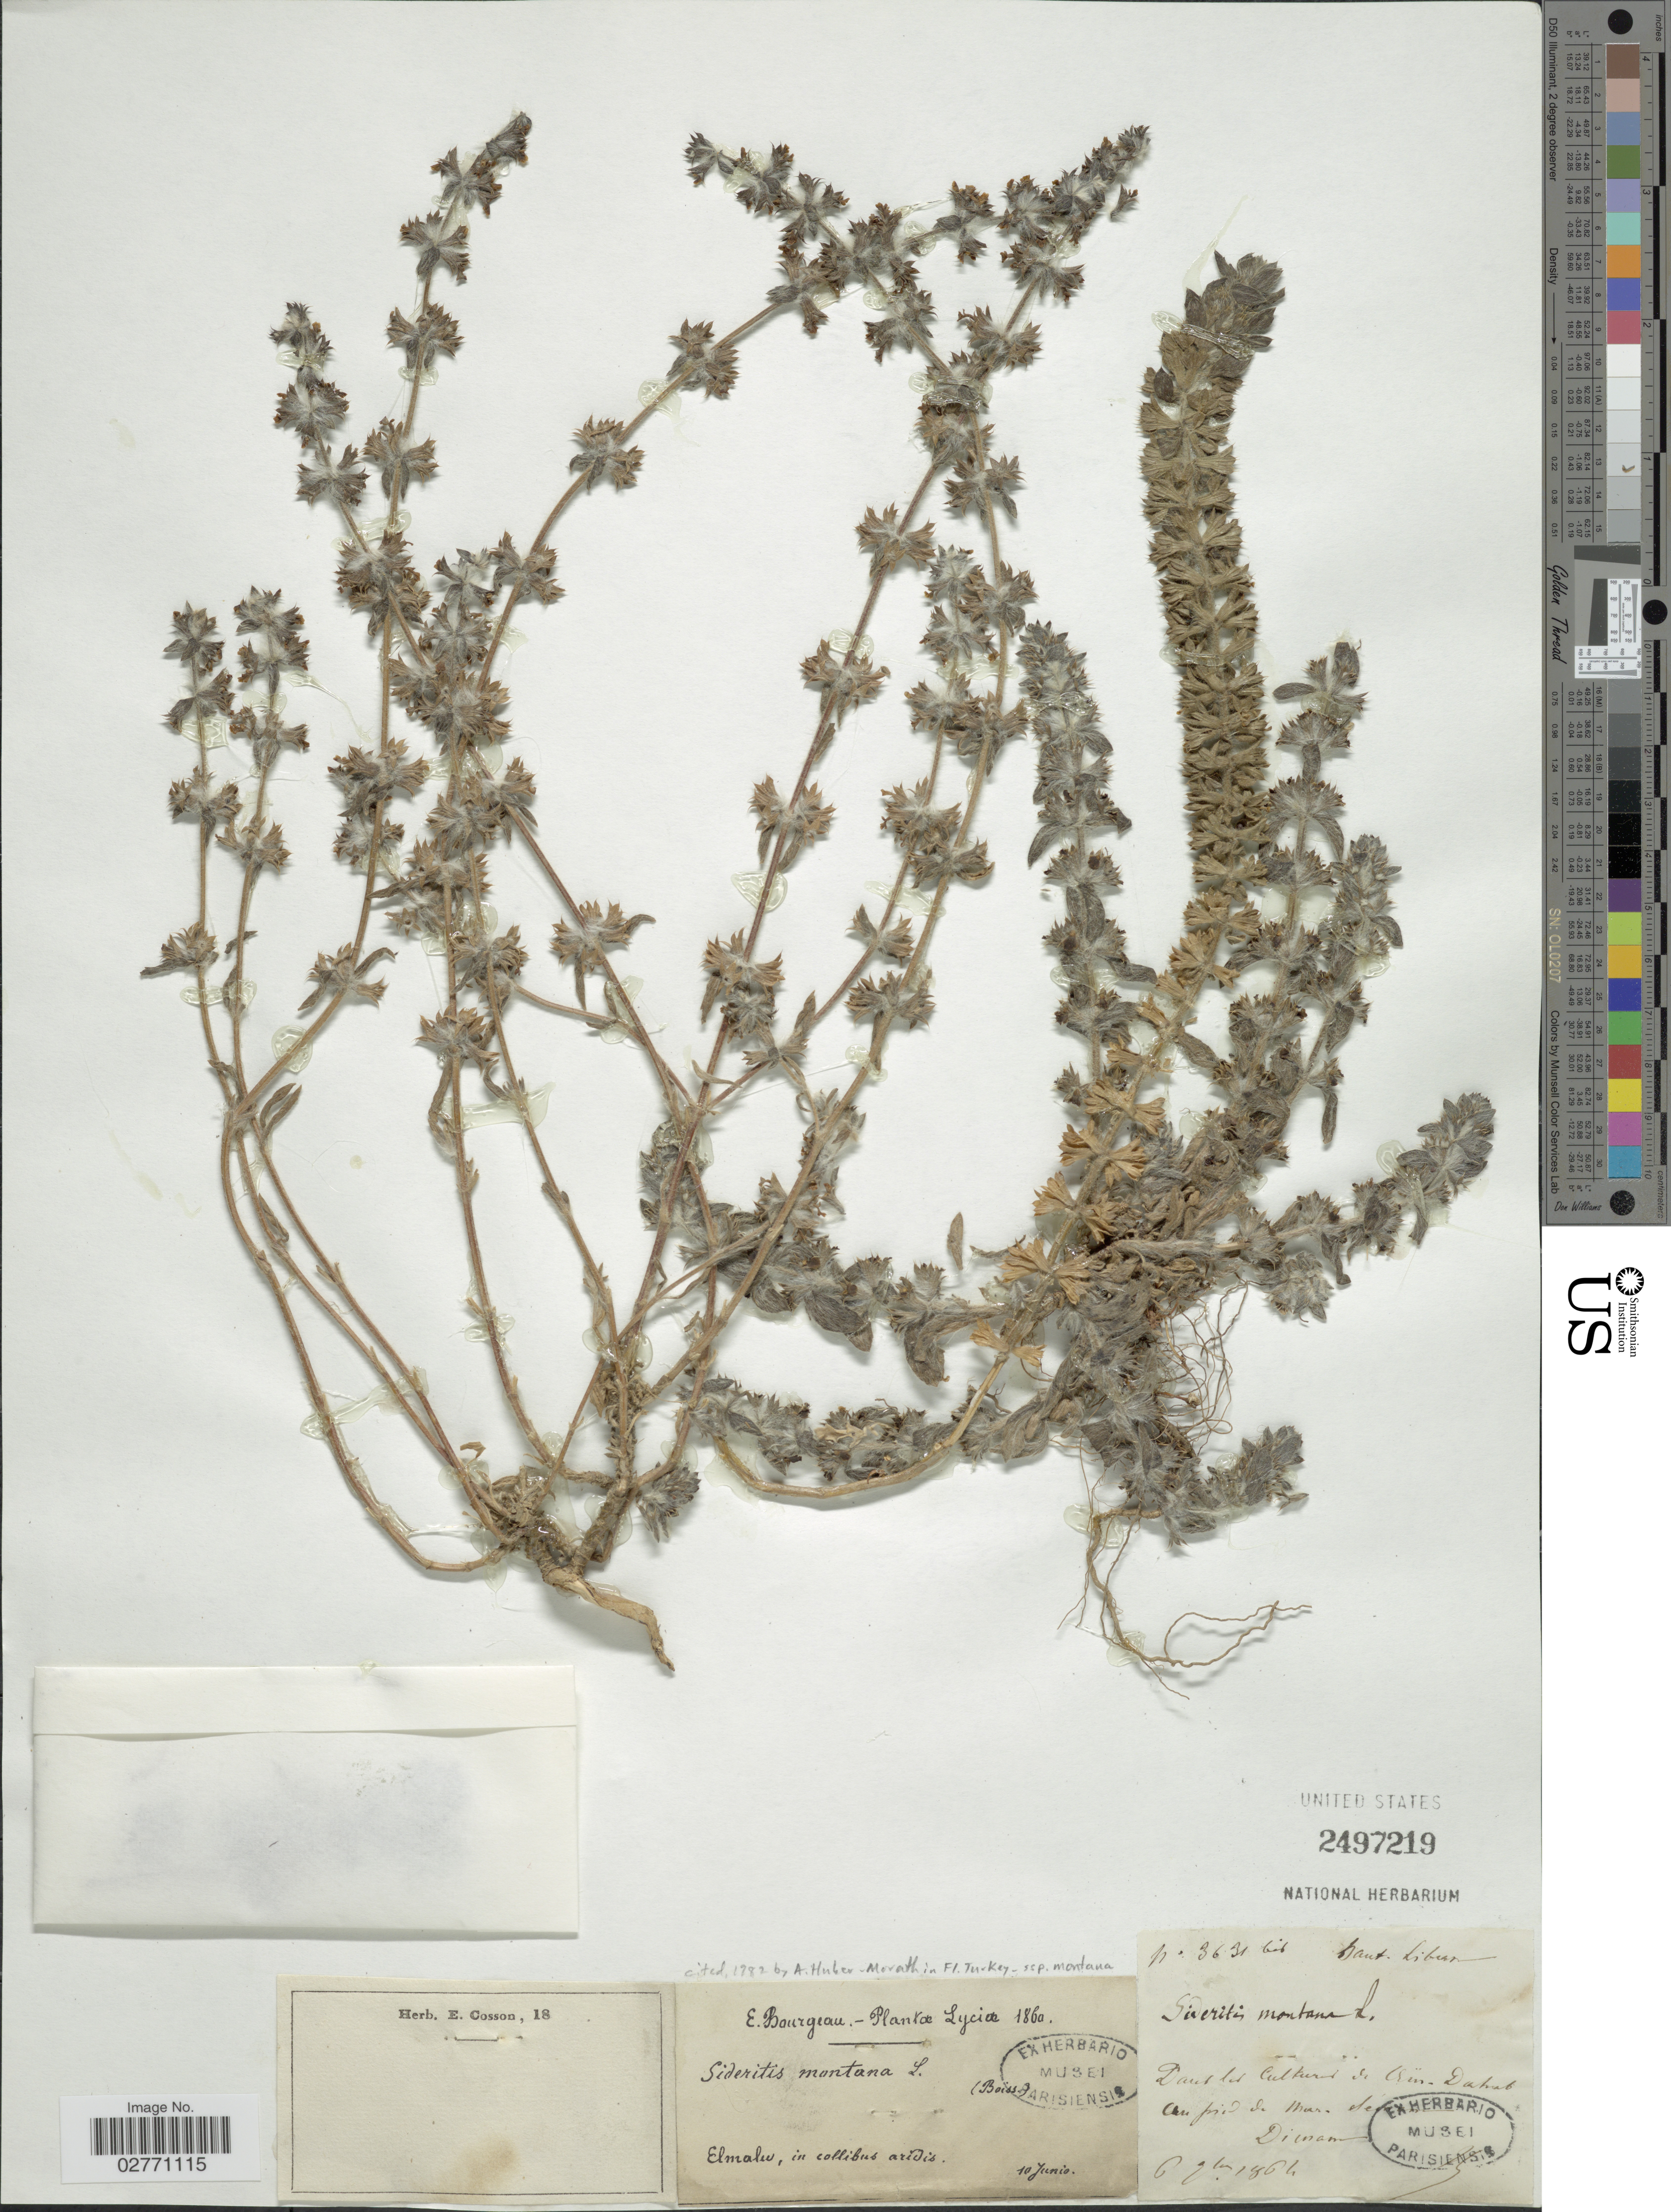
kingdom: Plantae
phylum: Tracheophyta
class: Magnoliopsida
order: Lamiales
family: Lamiaceae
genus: Sideritis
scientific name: Sideritis montana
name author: L.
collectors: E. Bourgeau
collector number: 3631bis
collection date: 1860-06-10/1864-09-06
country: Turkey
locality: Lyciæ. Elmalu, in collibus aridis. Haut. Libern. Dans de cultures de Aïn-Dahut au pied de Maro des Dimam.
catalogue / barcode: US 2497219